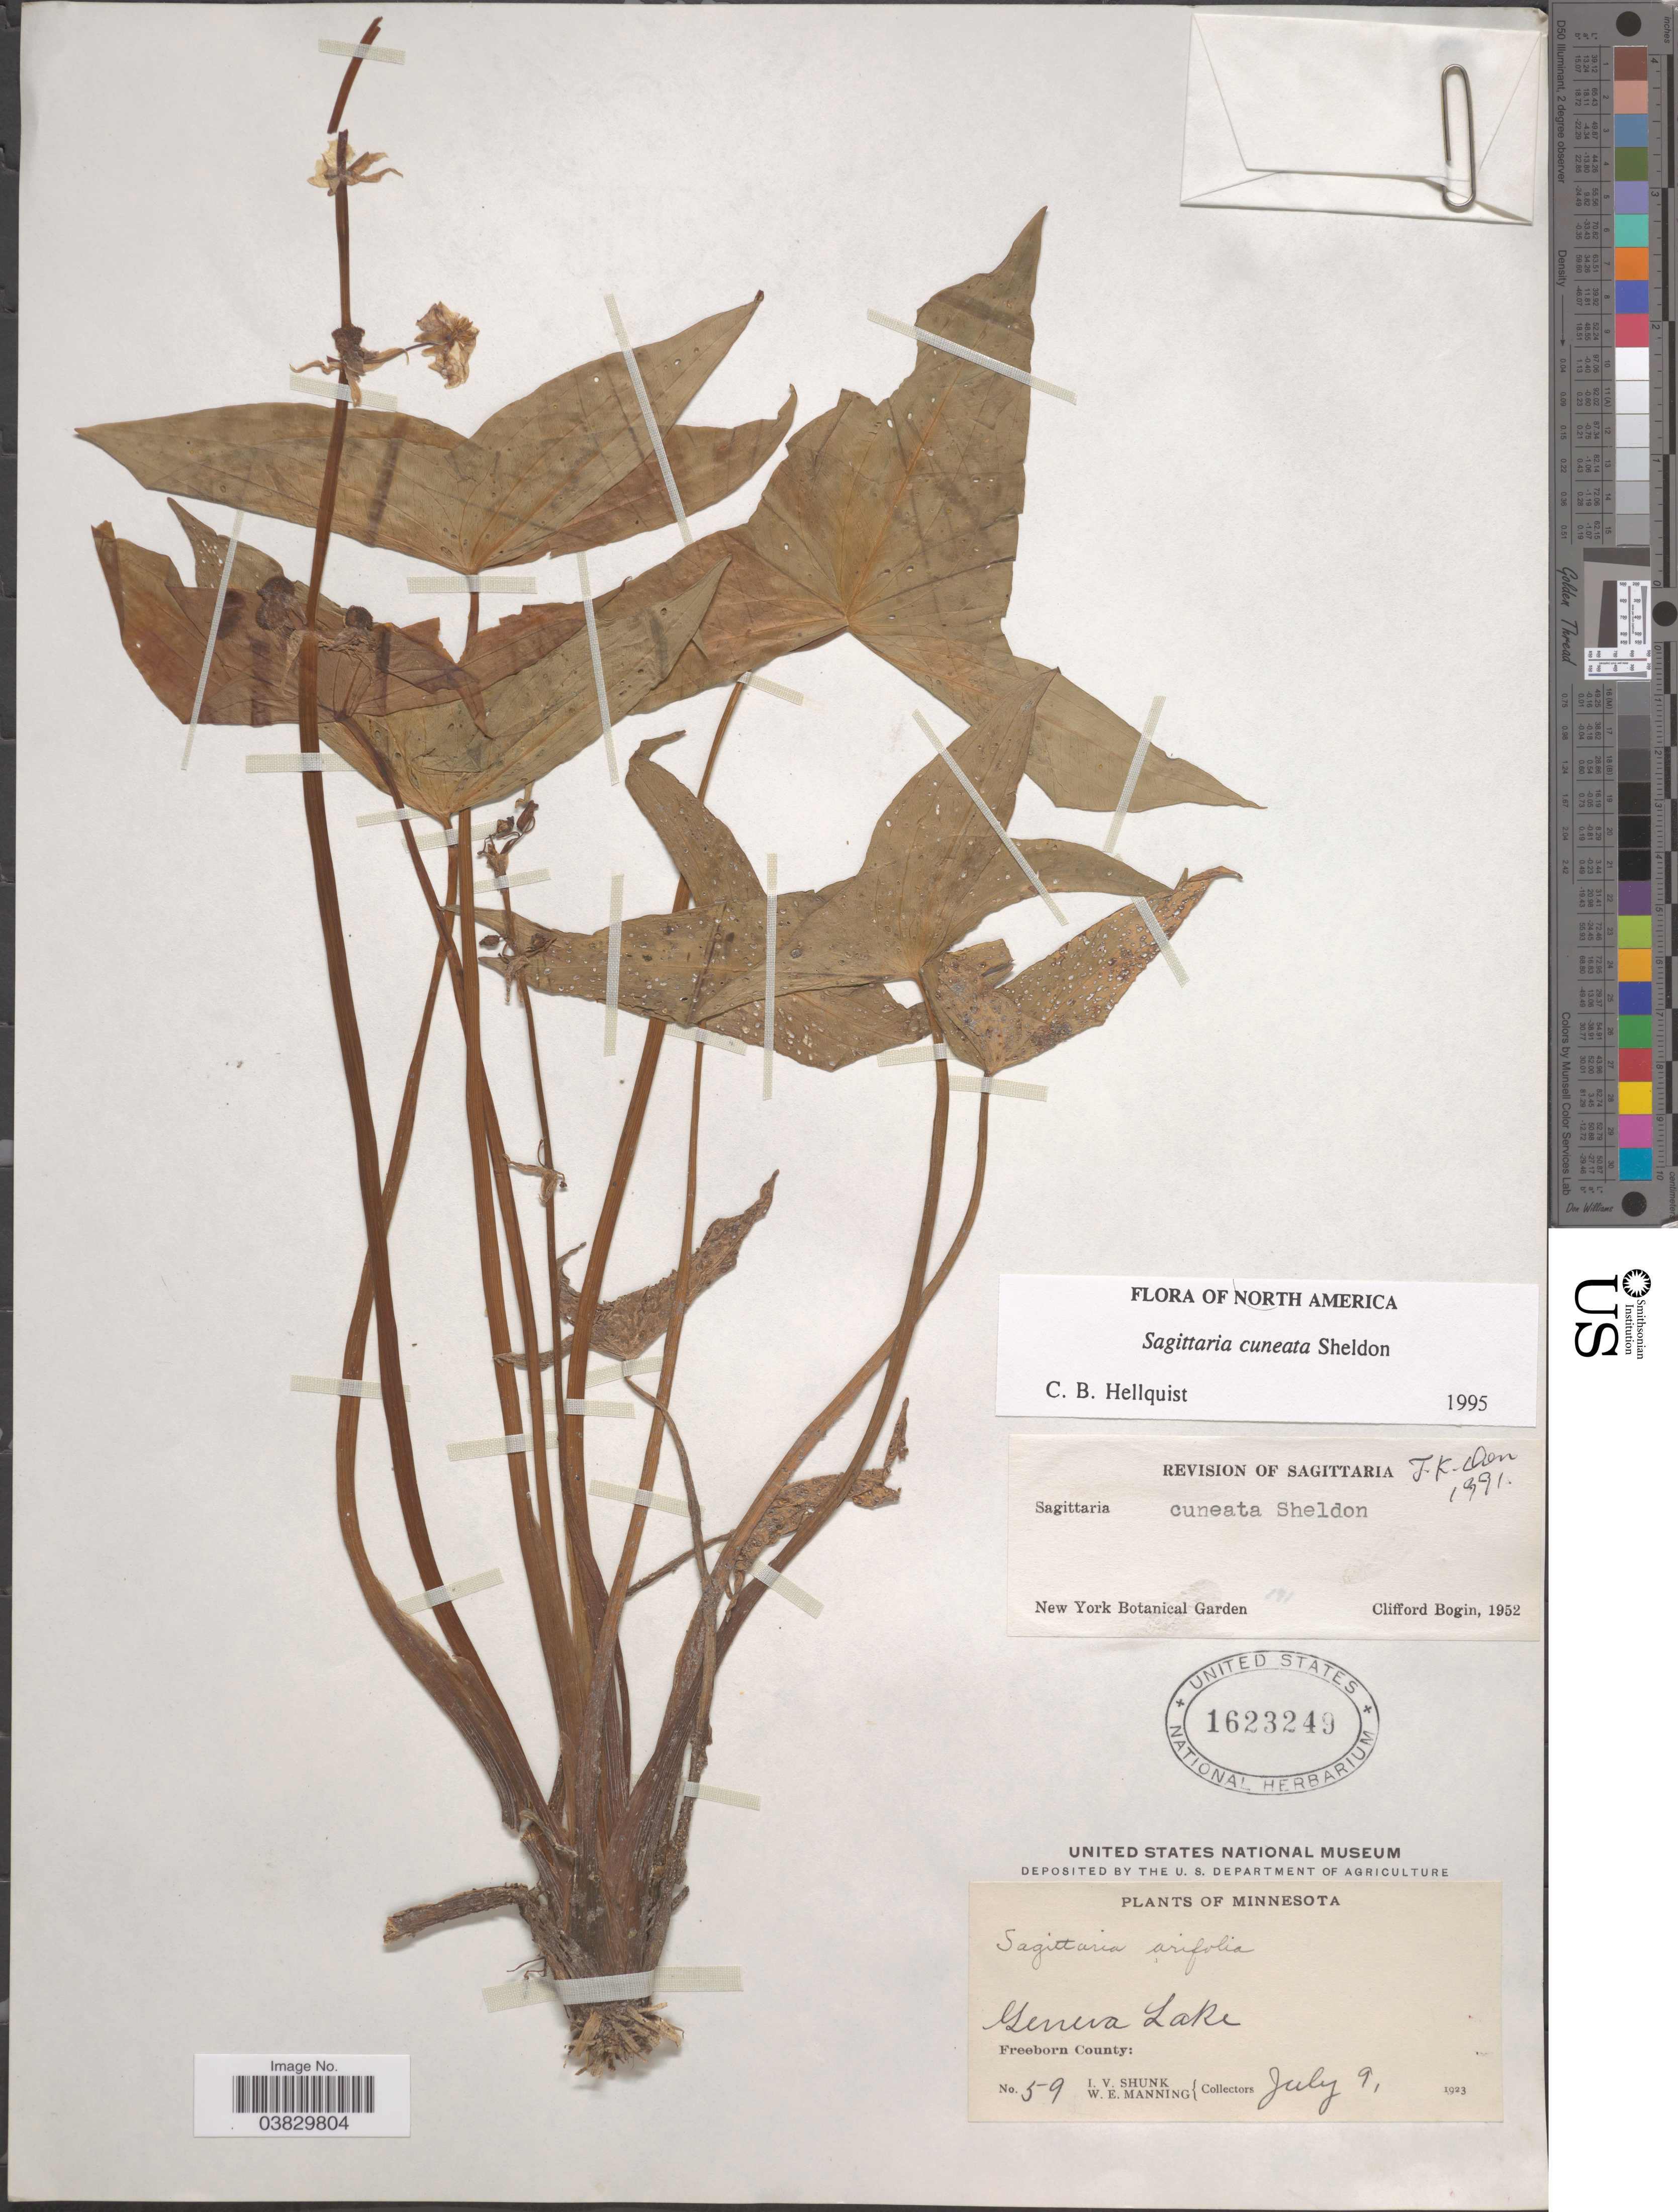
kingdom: Plantae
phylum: Tracheophyta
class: Liliopsida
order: Alismatales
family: Alismataceae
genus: Sagittaria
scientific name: Sagittaria cuneata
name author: E. Sheld.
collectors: I. Shunk & W. Manning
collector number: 59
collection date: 1923-07-09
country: United States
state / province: Minnesota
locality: Geneva Lake, Freeborn County.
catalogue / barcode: US 1623249